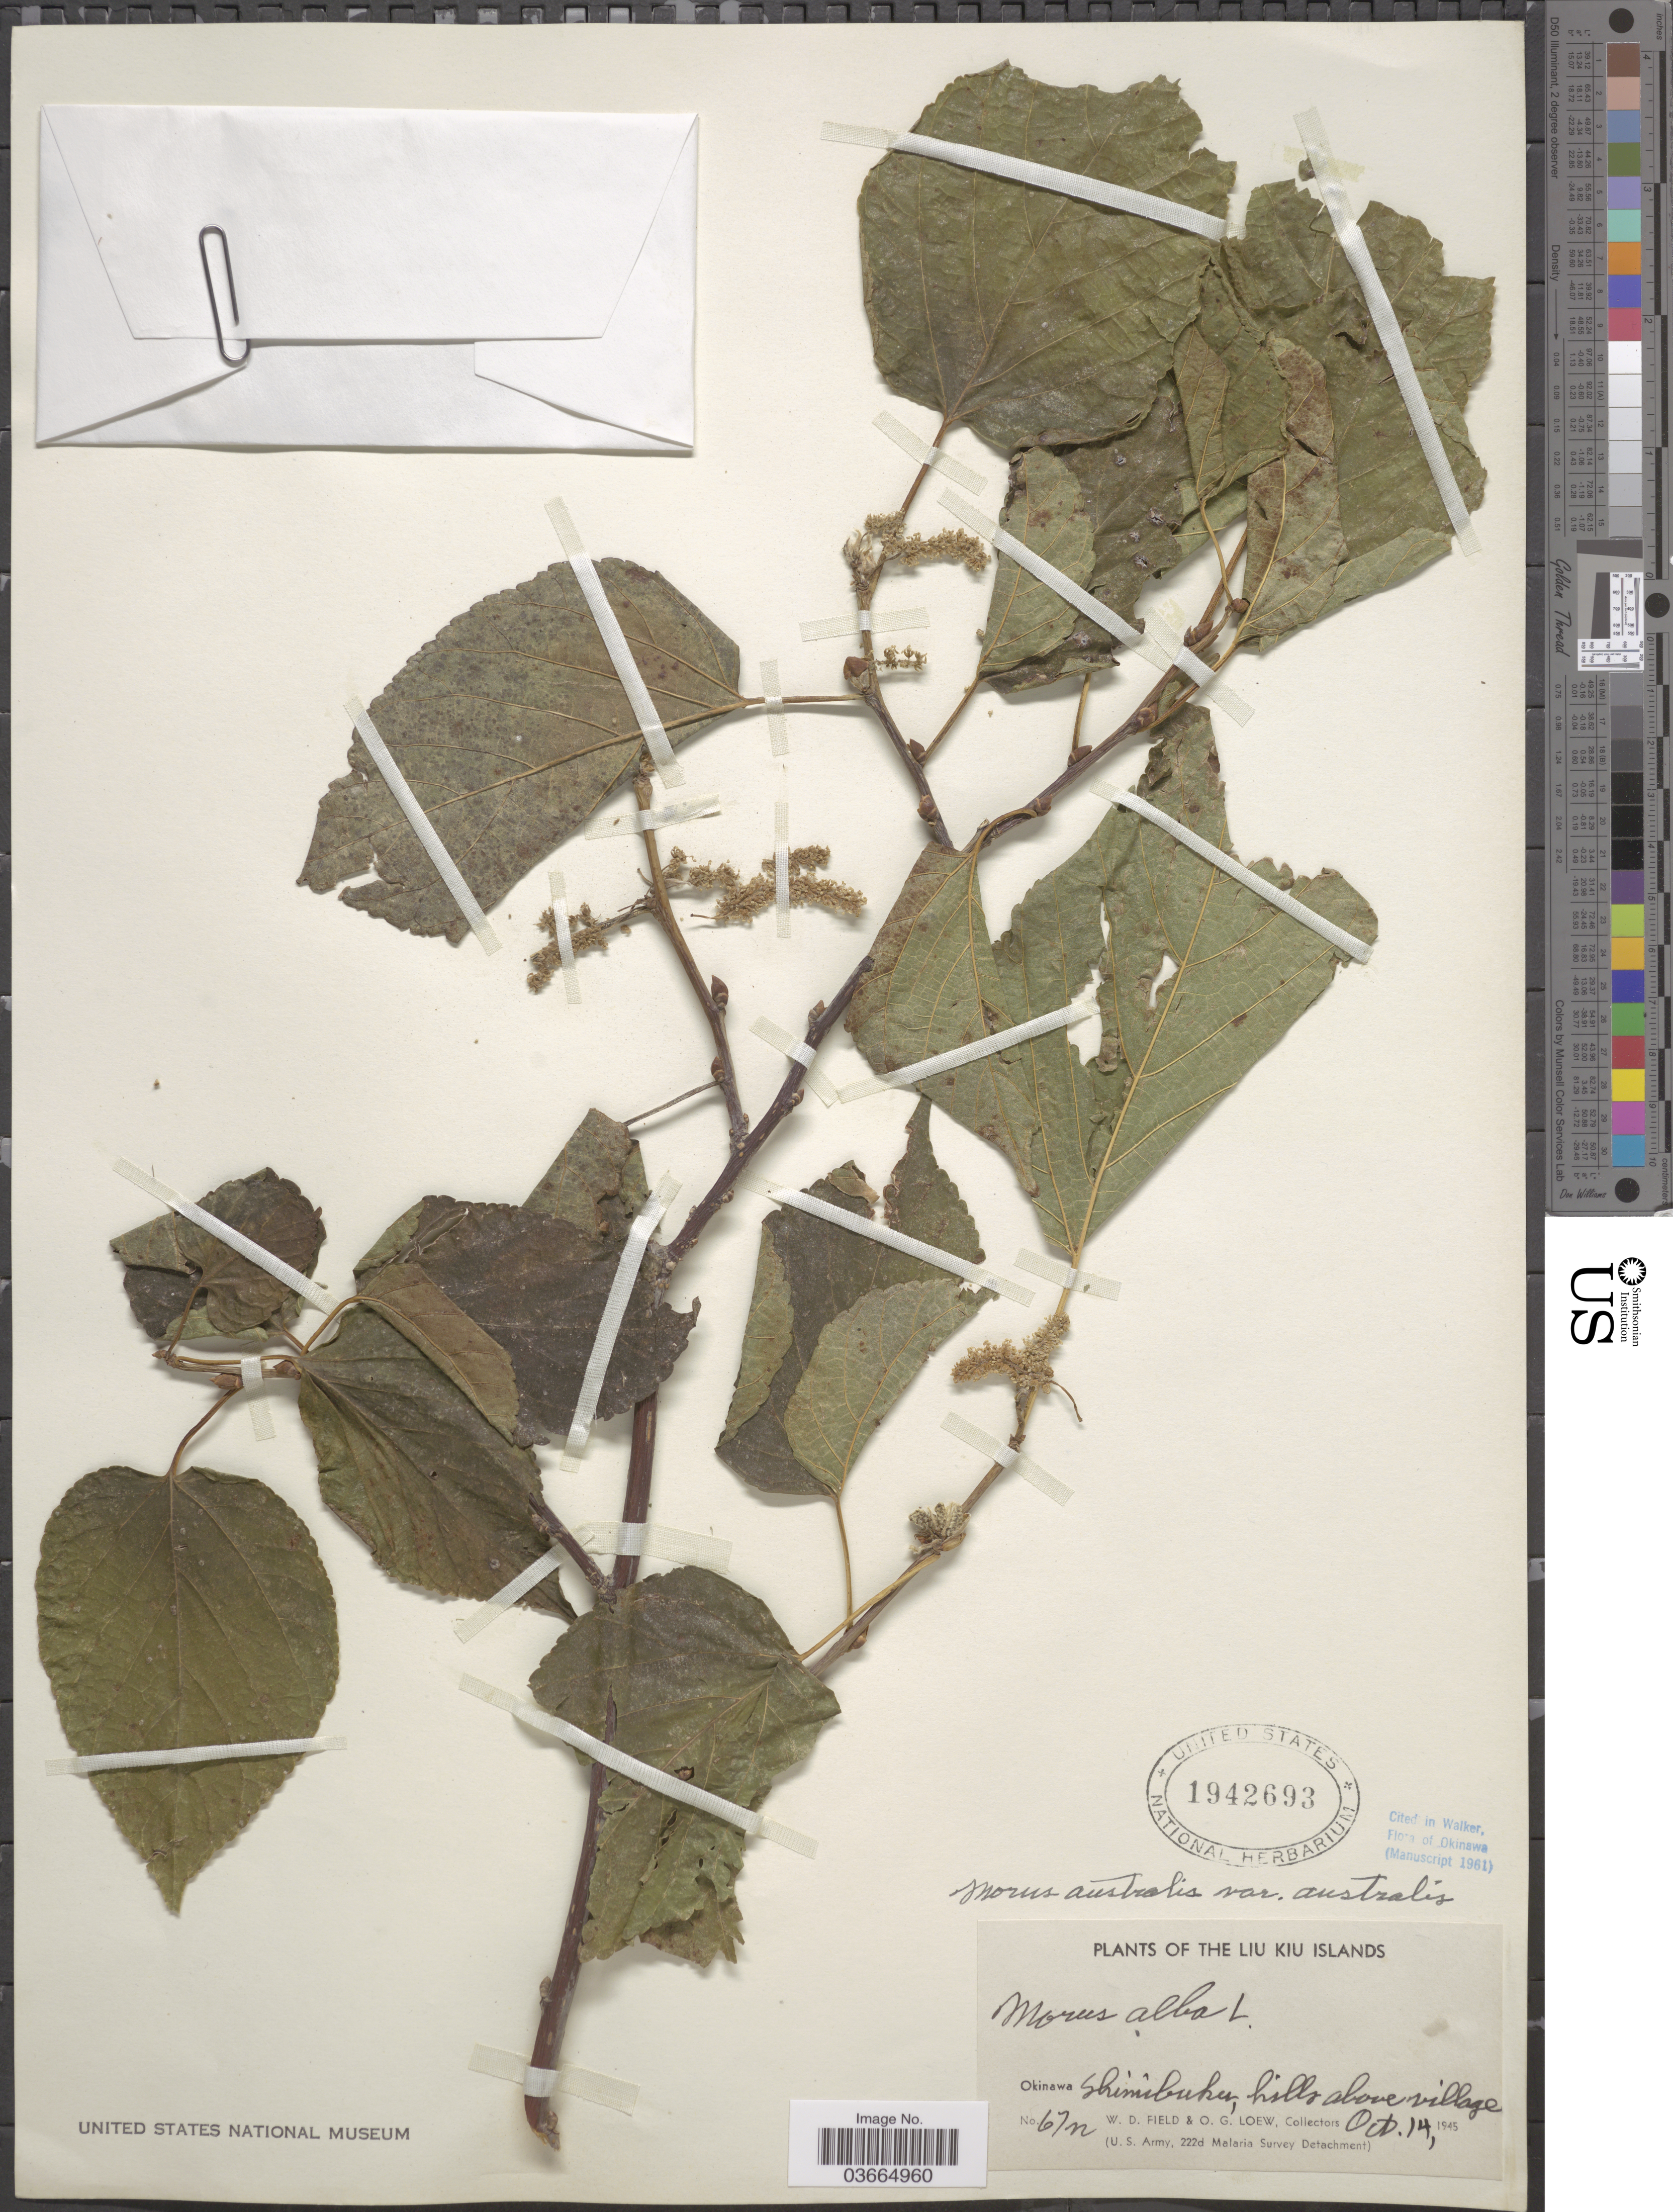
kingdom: Plantae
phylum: Tracheophyta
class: Magnoliopsida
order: Rosales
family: Moraceae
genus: Morus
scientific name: Morus australis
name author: Poir.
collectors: W. D. Field & O. G. Loew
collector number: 67n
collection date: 1945-10-14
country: Japan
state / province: Okinawa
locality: Liu Kiu Islands. Shimibuku, hills above village.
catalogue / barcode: US 1942693